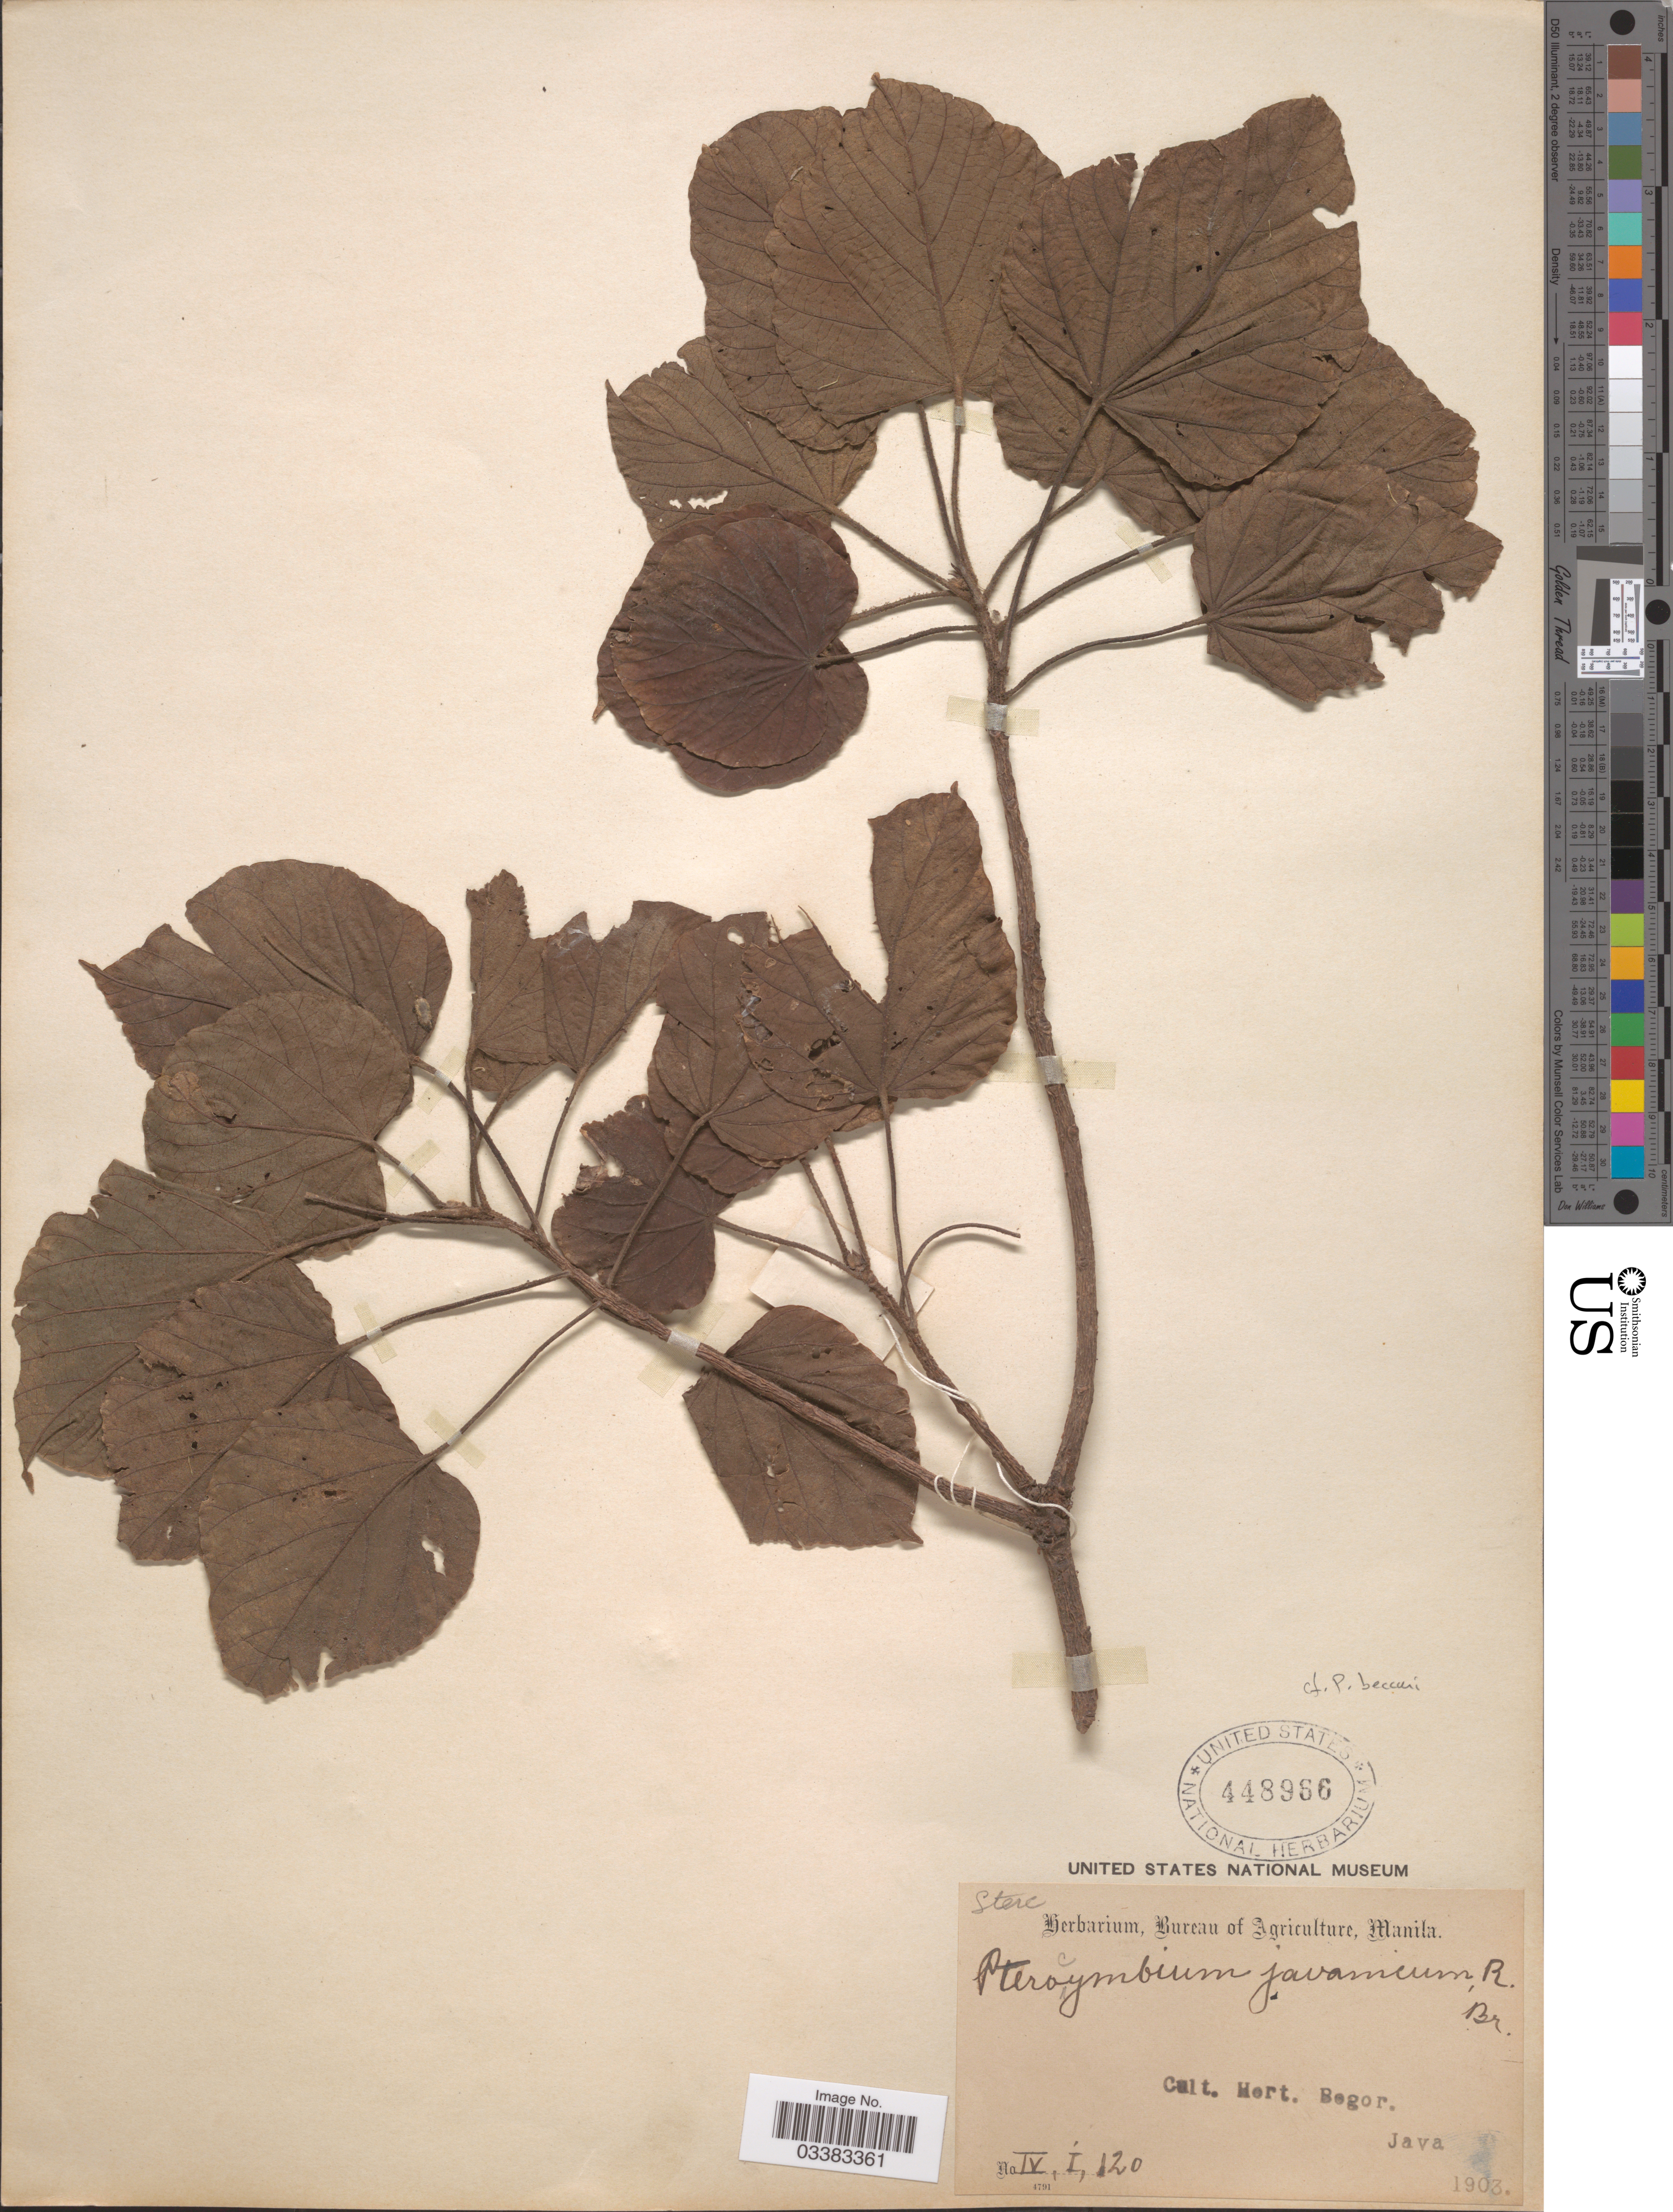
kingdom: Plantae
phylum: Tracheophyta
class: Magnoliopsida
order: Malvales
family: Malvaceae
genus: Pterocymbium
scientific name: Pterocymbium beccarii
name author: K. Schum.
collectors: ex Herb. Bur. Agric. Manila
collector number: IV, I, 120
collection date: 1903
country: Indonesia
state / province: Java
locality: Cult. Hort. Bogor. Java.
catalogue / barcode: US 448966